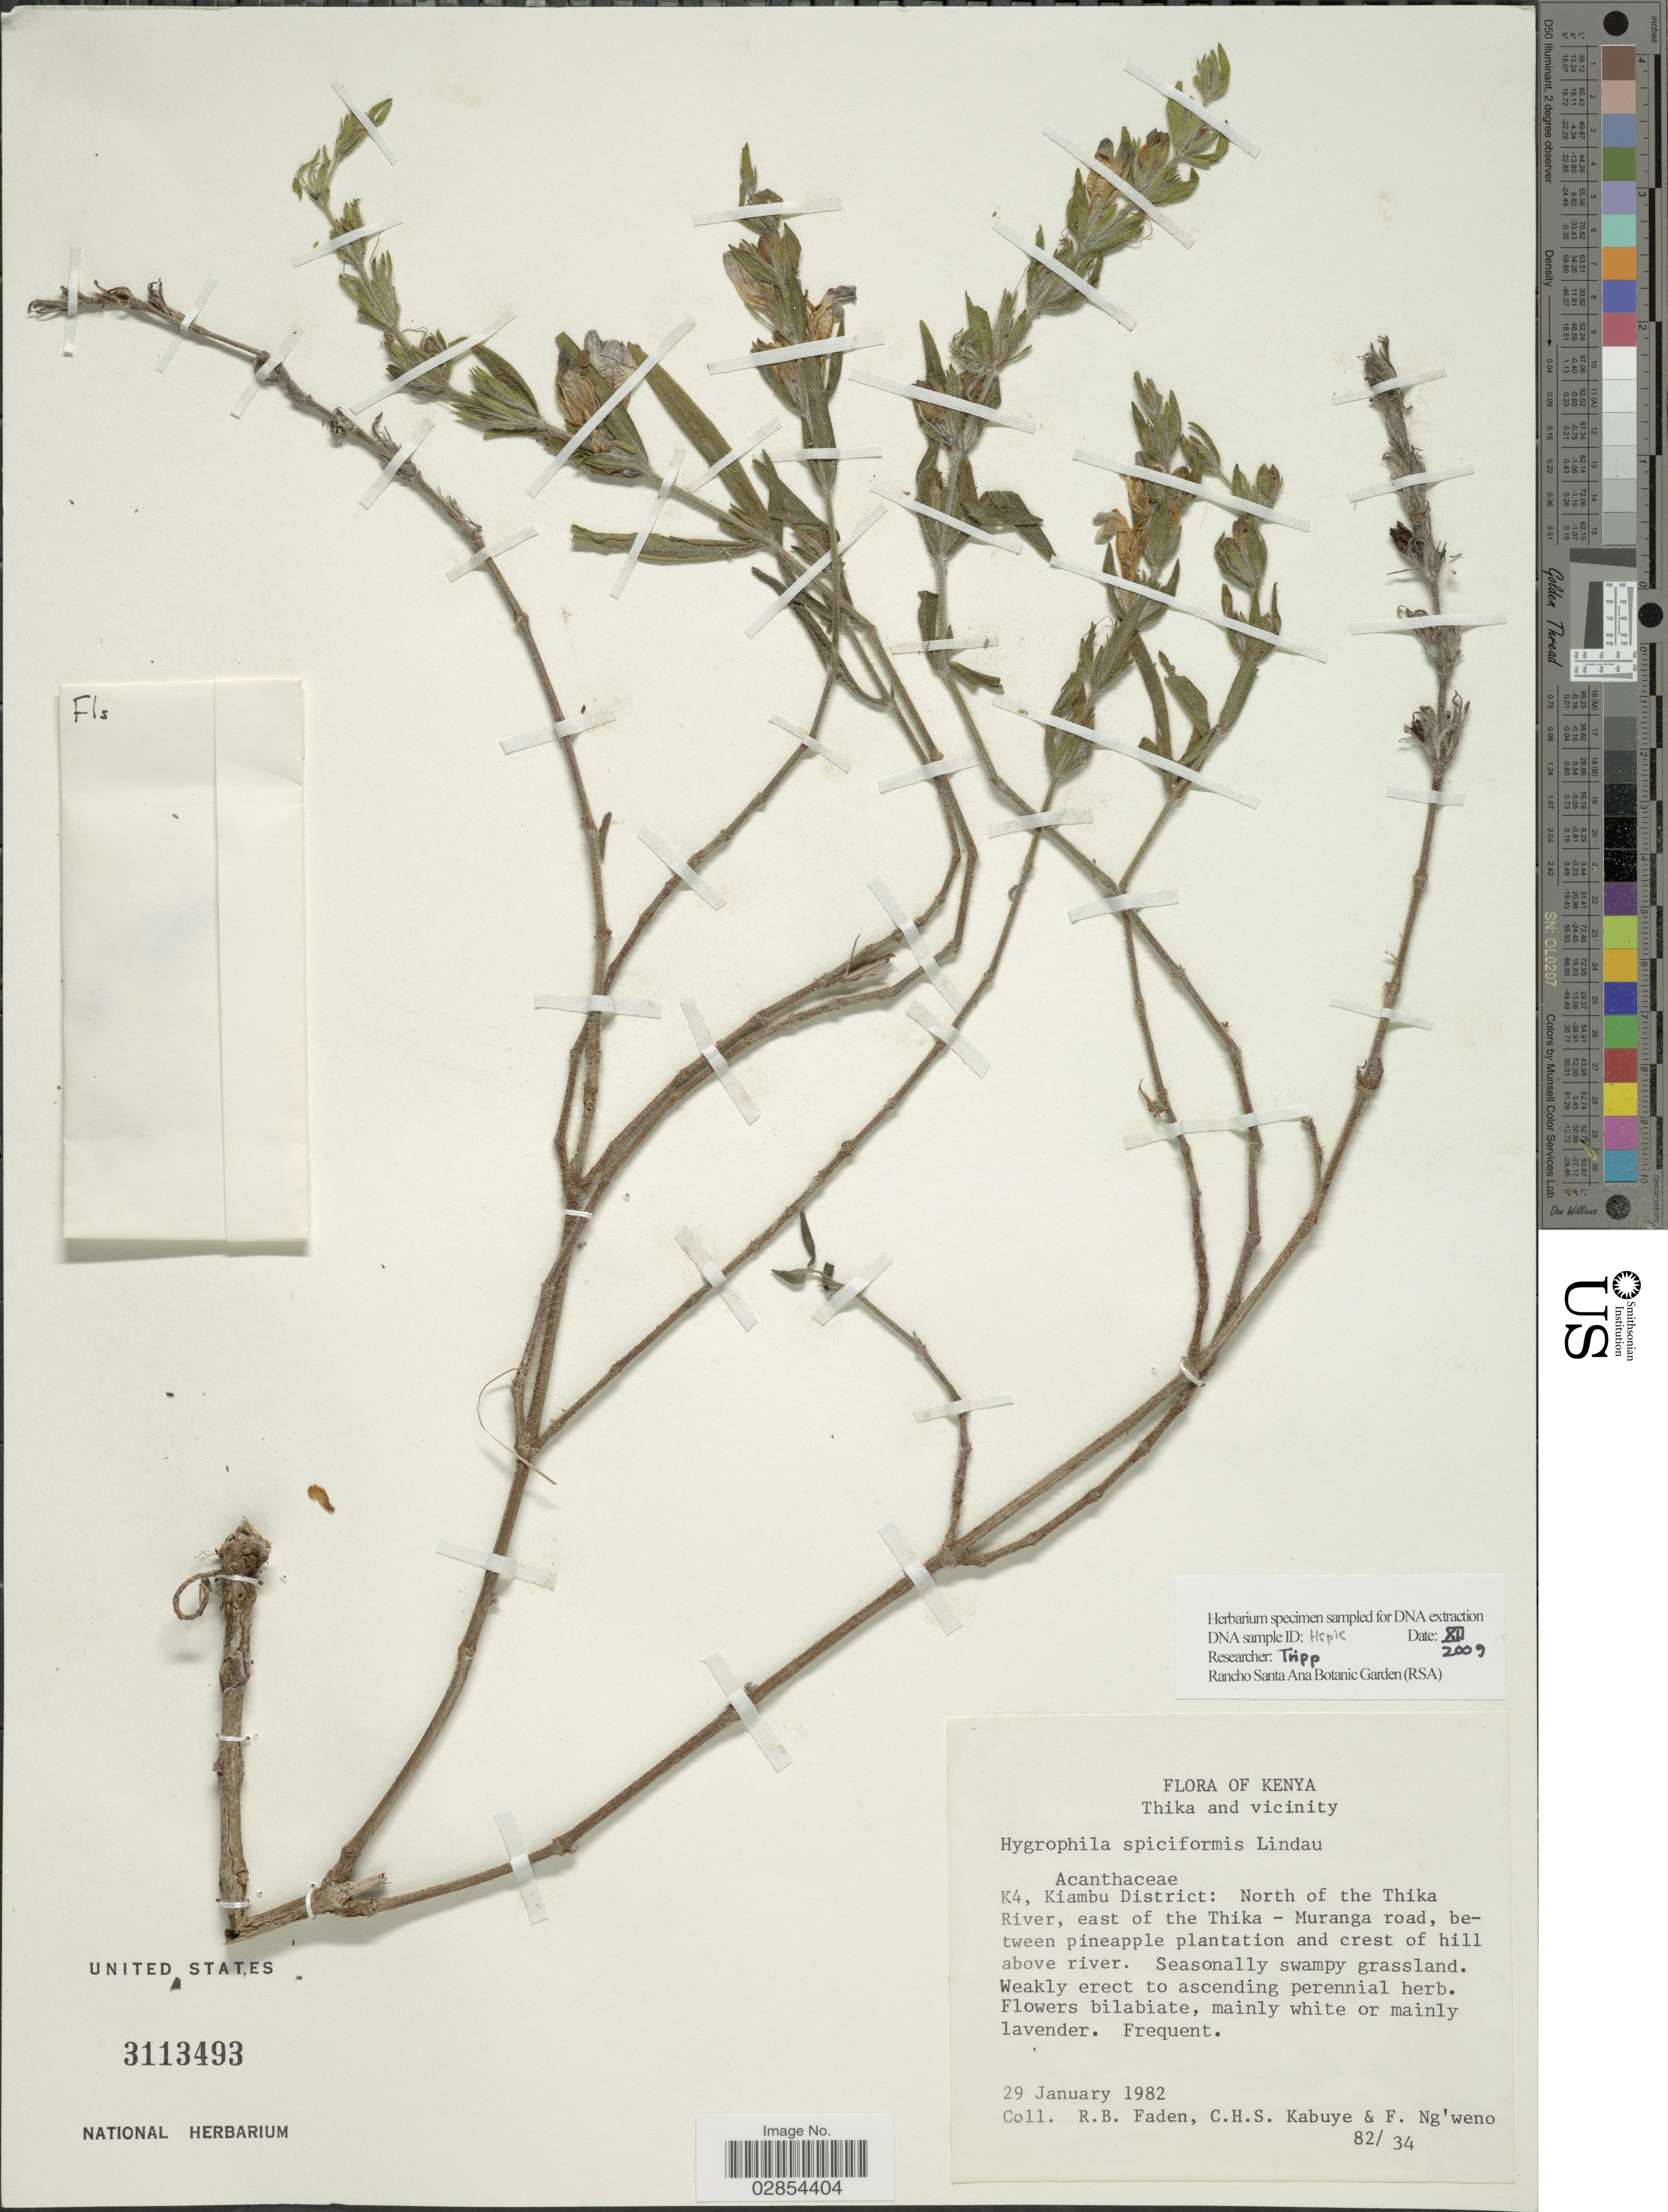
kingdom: Plantae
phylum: Tracheophyta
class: Magnoliopsida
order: Lamiales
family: Acanthaceae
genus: Hygrophila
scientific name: Hygrophila spiciformis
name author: Lindau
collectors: R. B. Faden, C. Kabuye & F. Ng'weno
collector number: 82/34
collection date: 1982-01-29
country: Kenya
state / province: Kiambu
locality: Thika and vicinity. K4, Kiambu District: North of the Thika River, east of the Thika - Muranga road.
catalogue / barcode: US 3113493